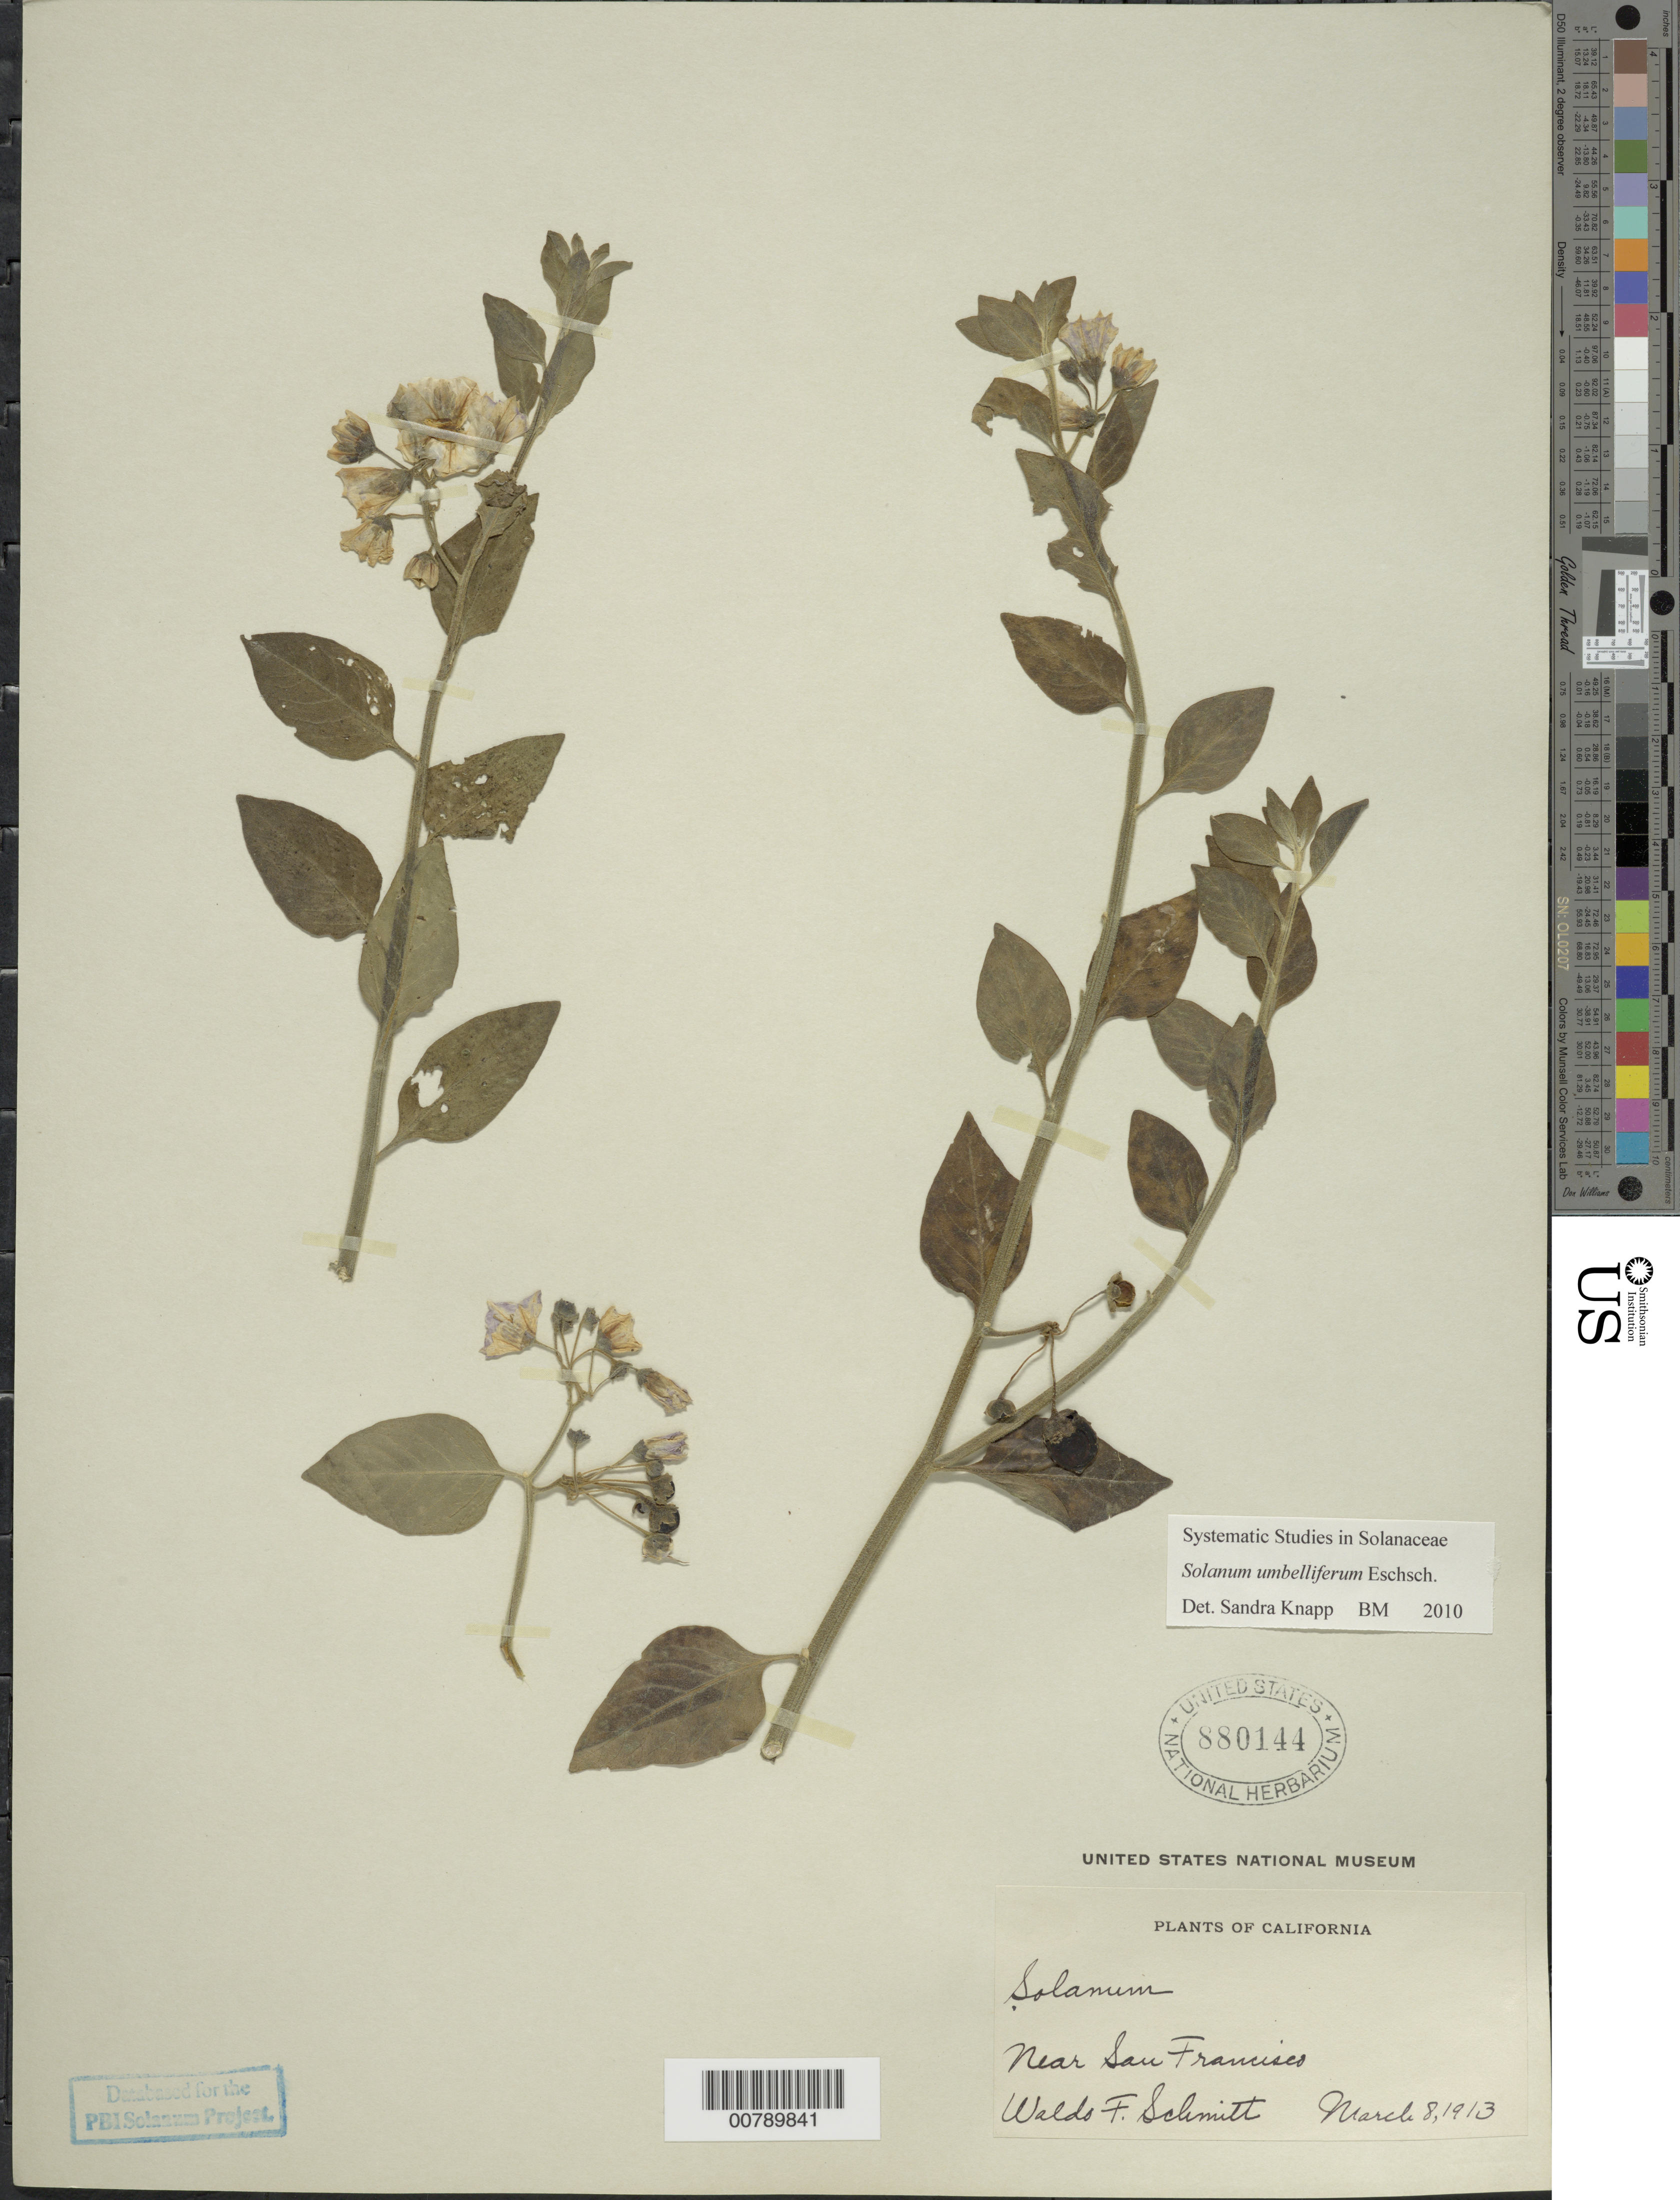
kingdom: Plantae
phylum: Tracheophyta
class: Magnoliopsida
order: Solanales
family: Solanaceae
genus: Solanum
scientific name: Solanum umbelliferum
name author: Eschsch.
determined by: Knapp, S. D.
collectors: W. F. Schmitt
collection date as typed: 8 Mar 1913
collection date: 1913-03-08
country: United States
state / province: California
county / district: San Francisco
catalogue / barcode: US 880144